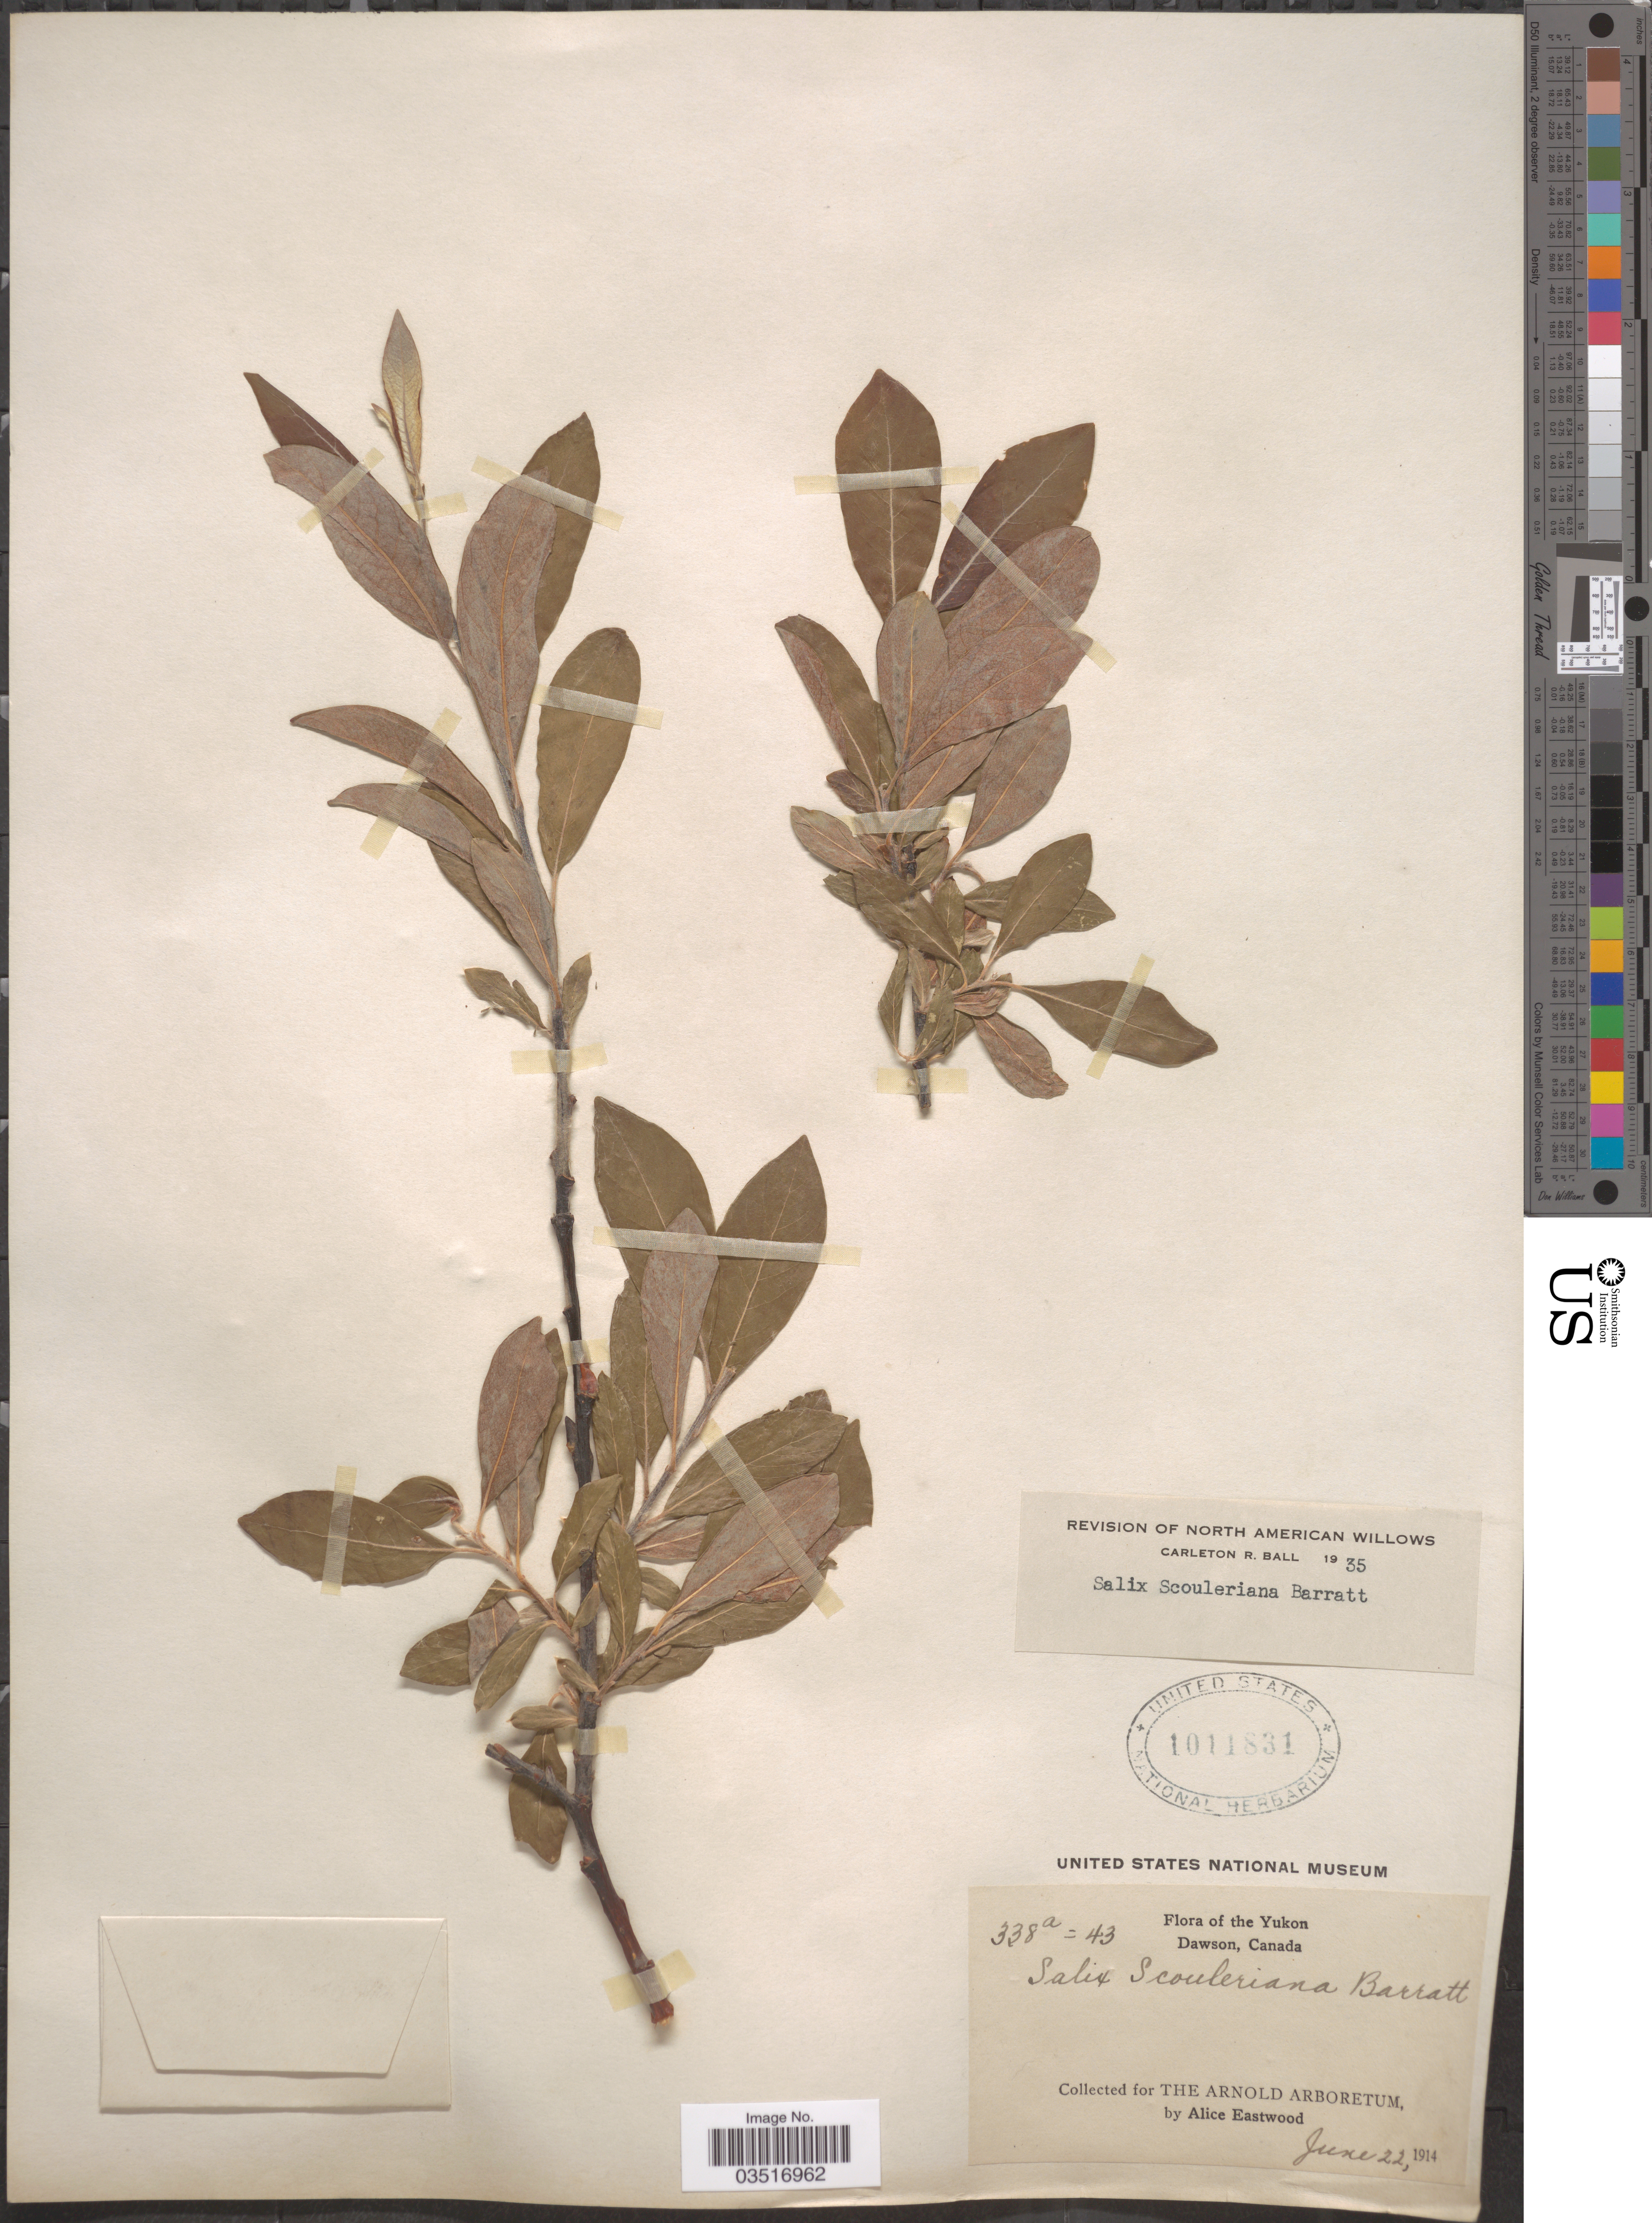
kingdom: Plantae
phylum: Tracheophyta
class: Magnoliopsida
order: Malpighiales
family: Salicaceae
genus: Salix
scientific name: Salix scouleriana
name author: Barratt ex Hook.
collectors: A. Eastwood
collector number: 338a=43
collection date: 1914-06-22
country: Canada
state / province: Yukon Territory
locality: Yukon. Dawson.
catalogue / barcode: US 1011831